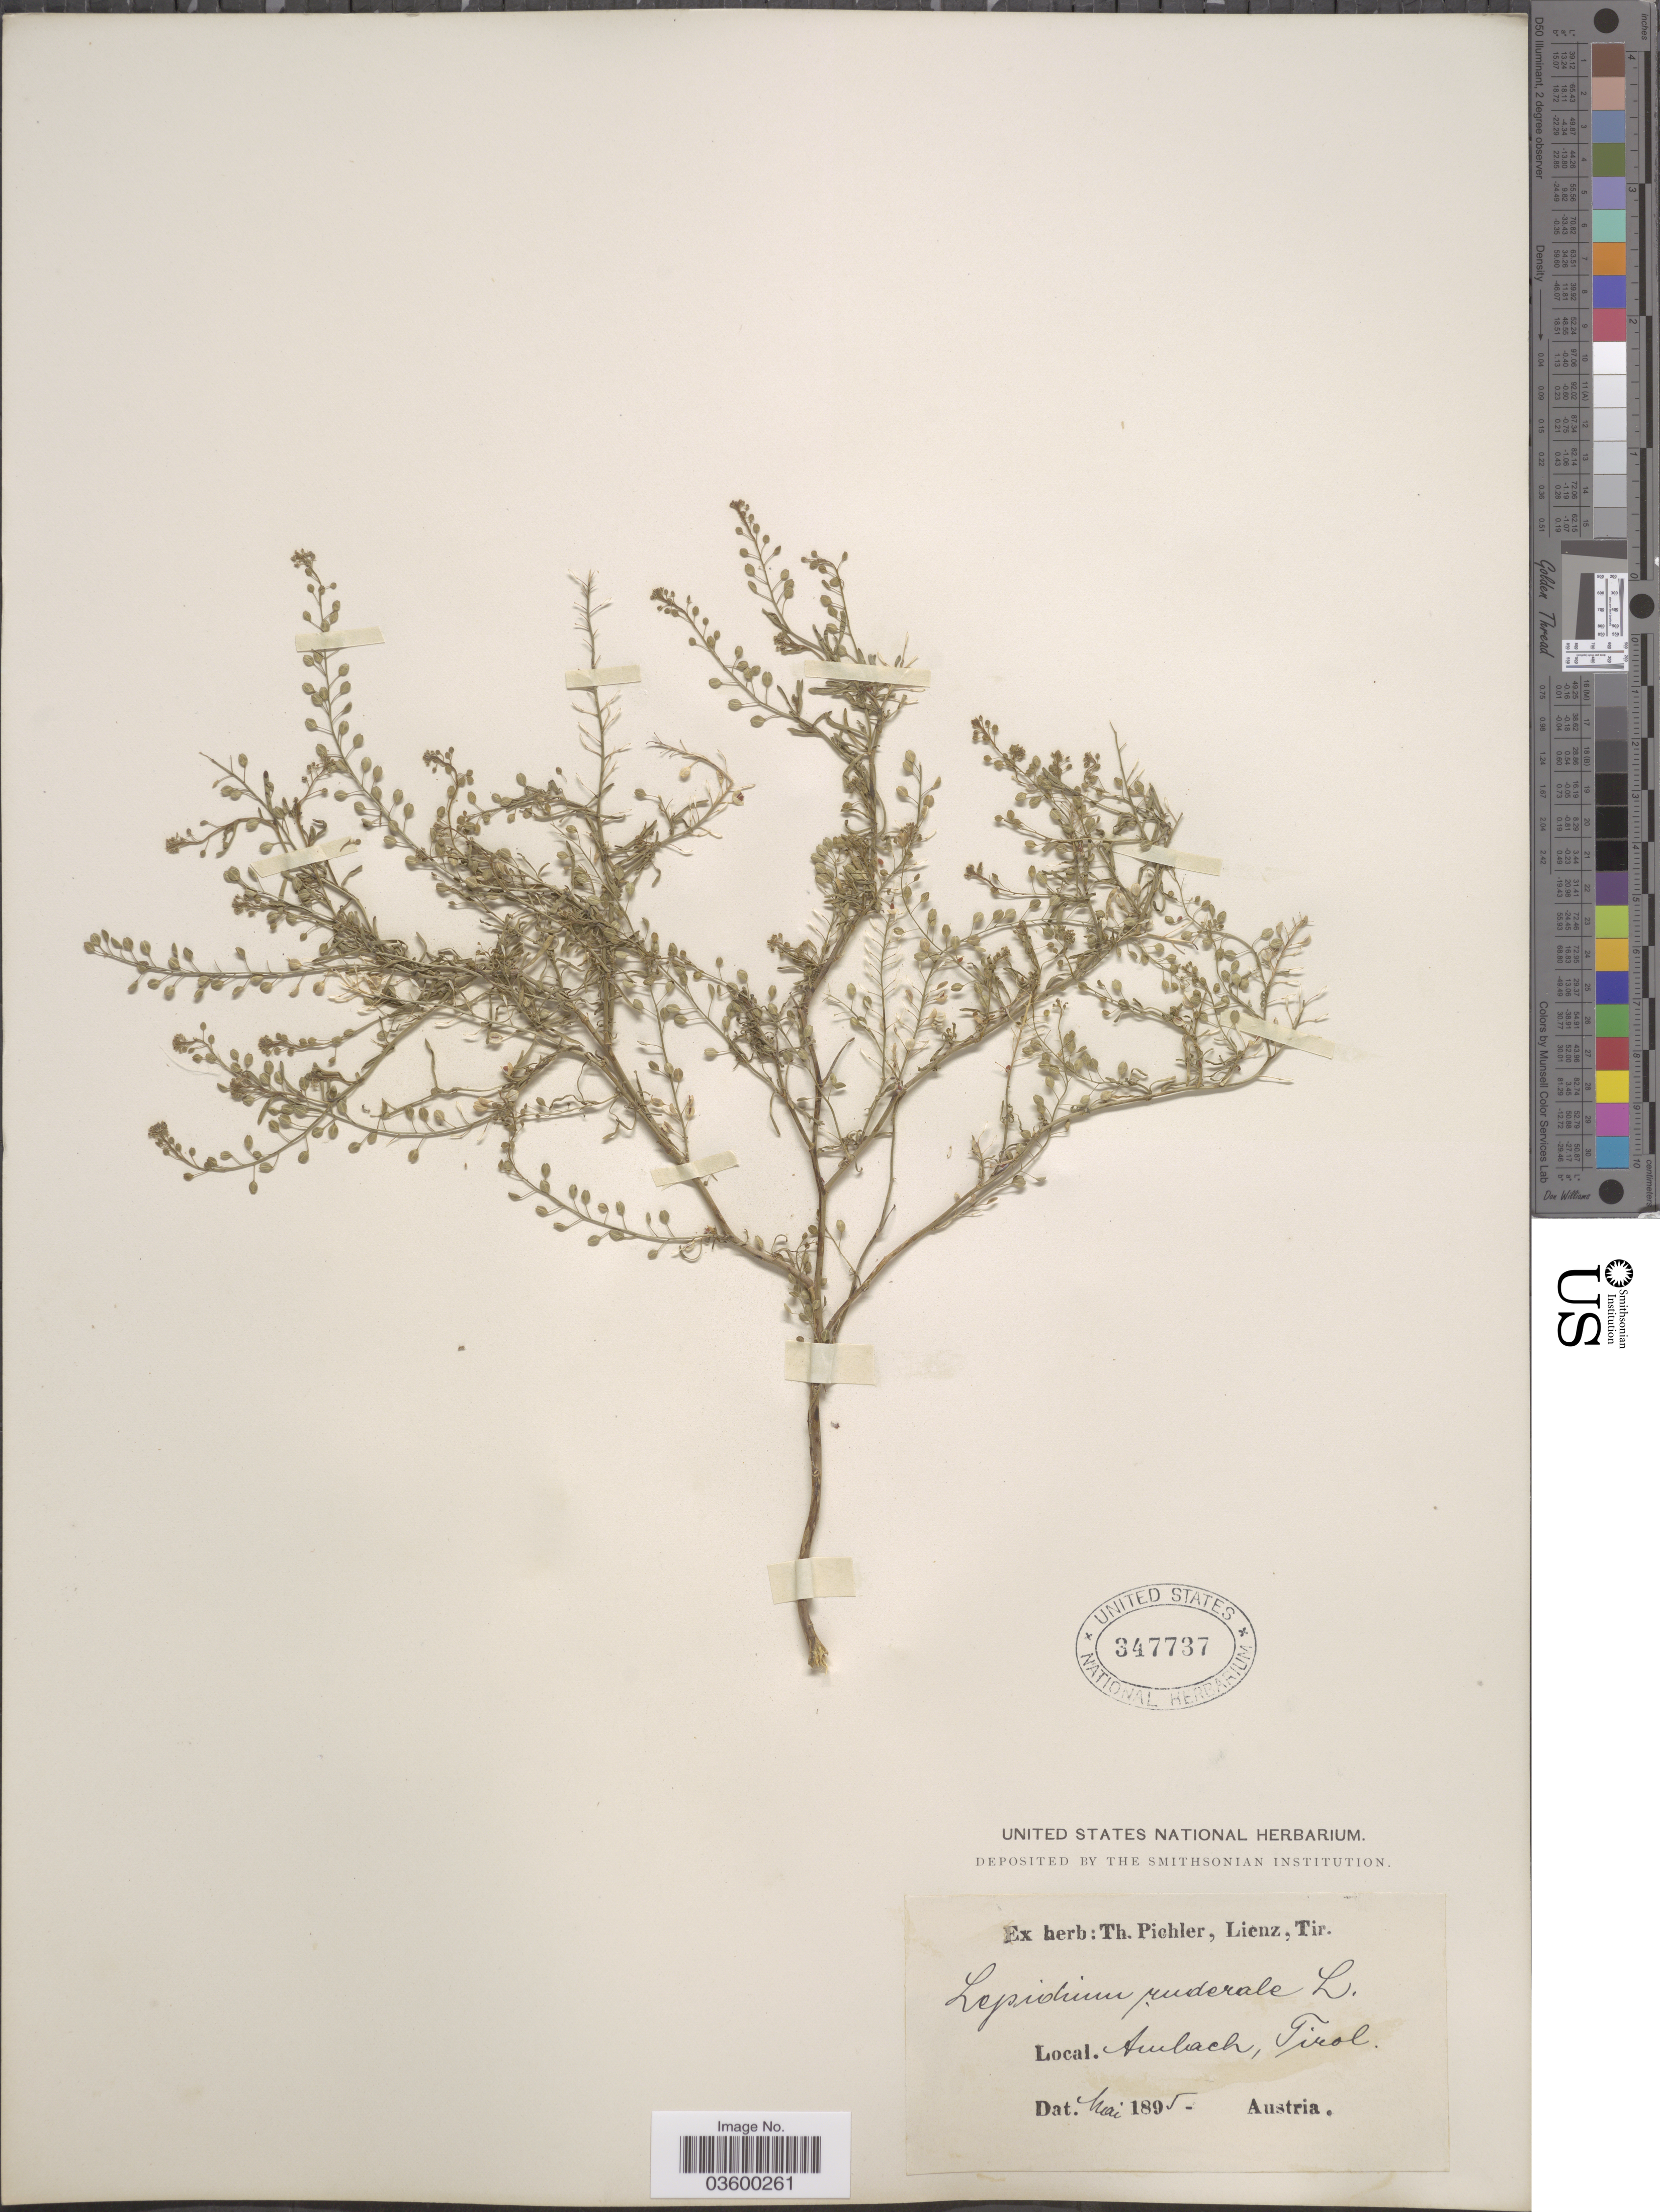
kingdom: Plantae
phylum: Tracheophyta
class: Magnoliopsida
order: Brassicales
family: Brassicaceae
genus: Lepidium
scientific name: Lepidium ruderale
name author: Burm. f.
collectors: ex herb. T. Pichler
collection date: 1895-05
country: Austria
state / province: Tirol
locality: Ambach.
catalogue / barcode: US 347737